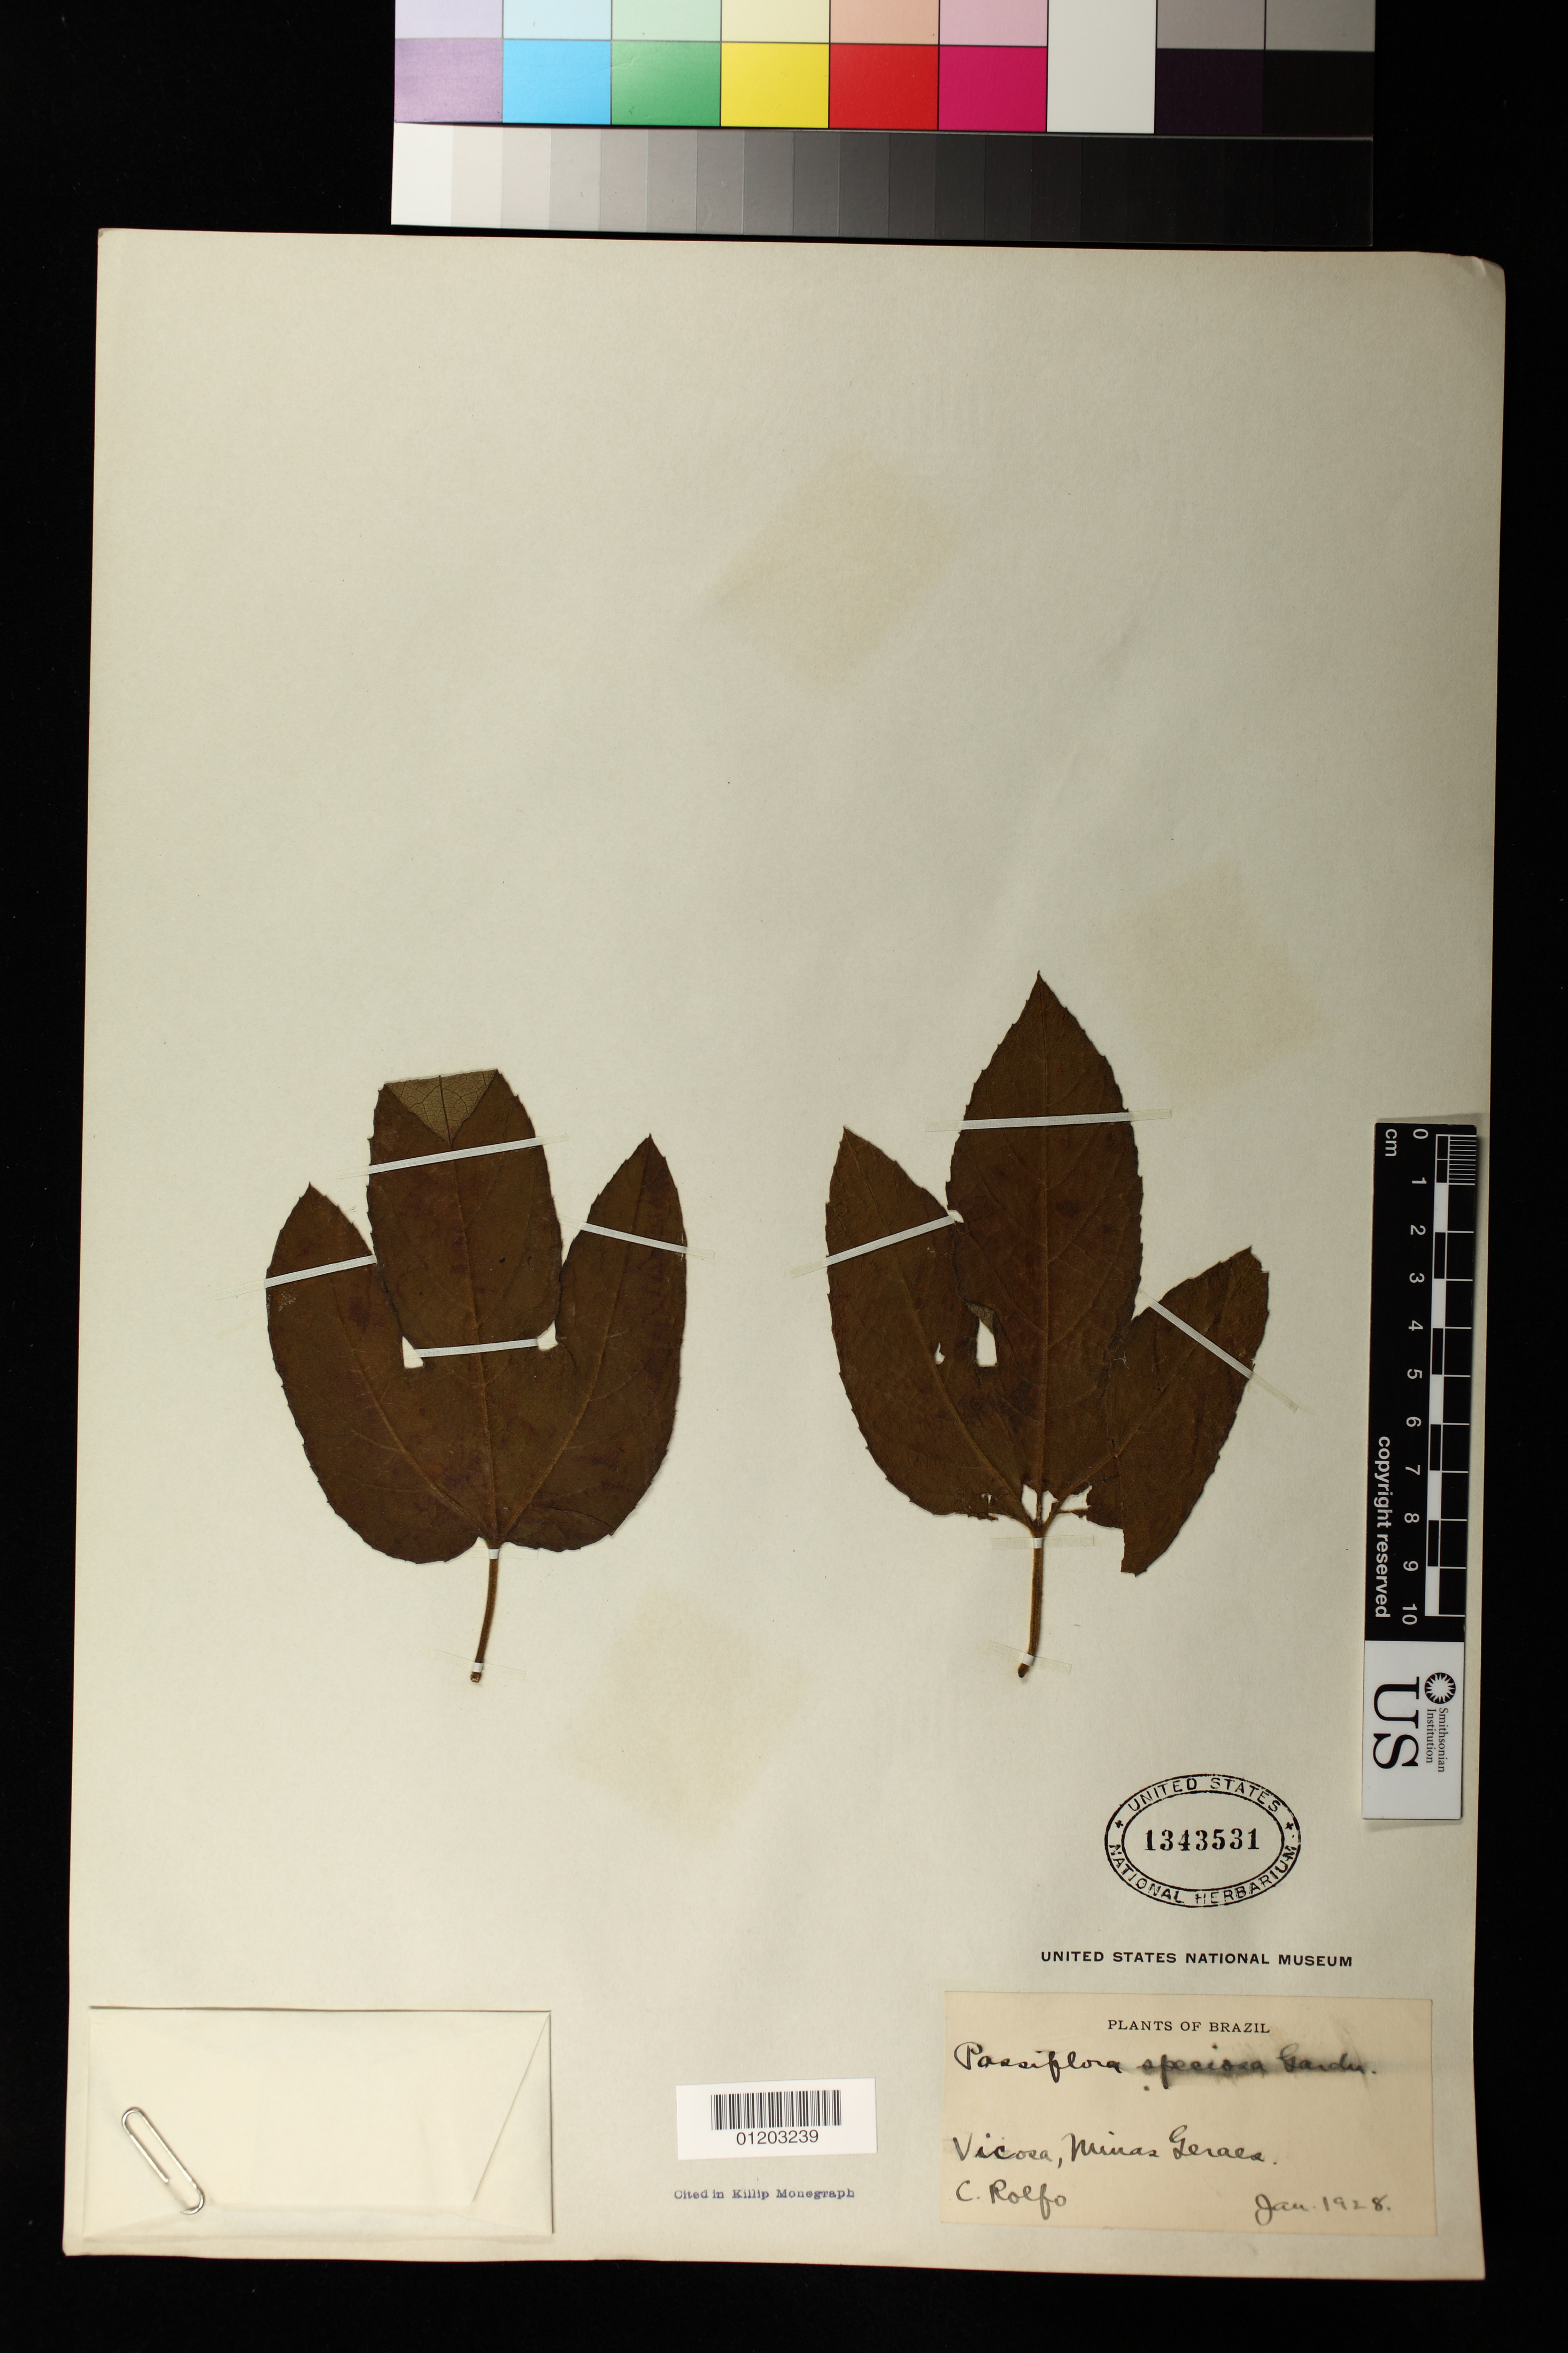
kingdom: Plantae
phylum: Tracheophyta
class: Magnoliopsida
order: Malpighiales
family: Passifloraceae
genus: Passiflora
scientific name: Passiflora speciosa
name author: Gardner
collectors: C. Rolfo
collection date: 1928-01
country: Brazil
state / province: Minas Gerais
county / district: Viçosa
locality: Vicosa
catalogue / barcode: US 1343531